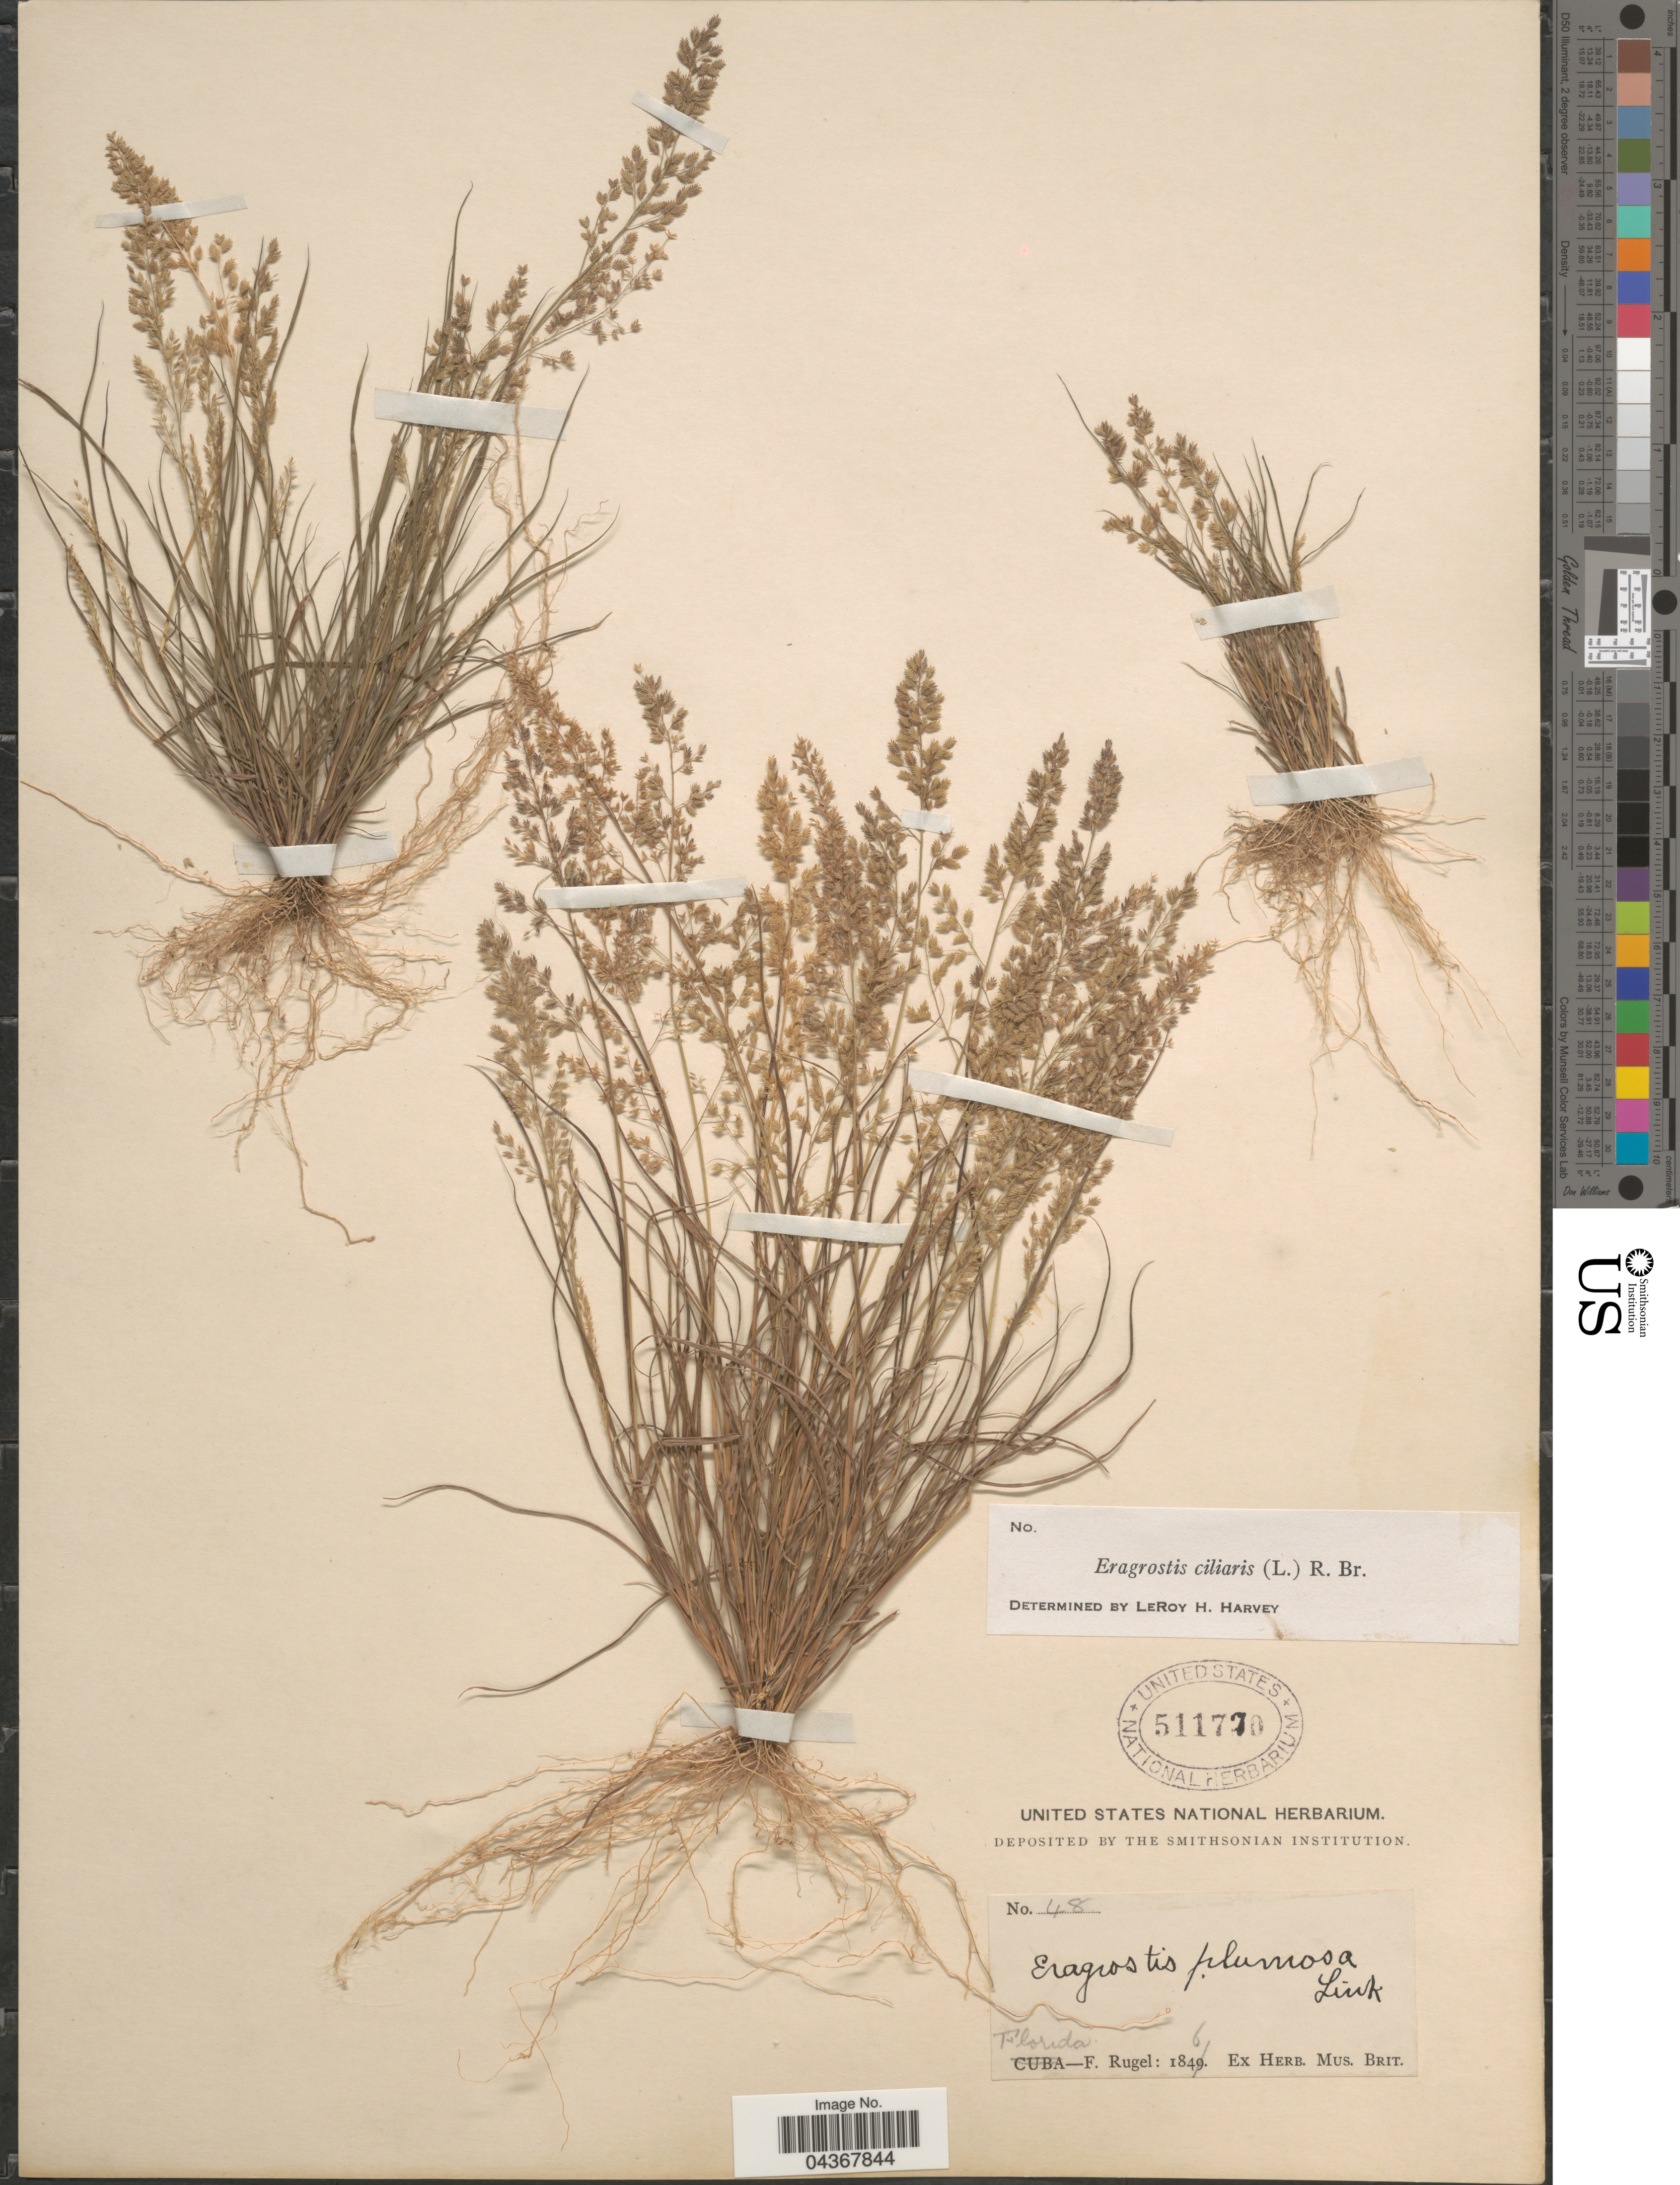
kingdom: Plantae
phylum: Tracheophyta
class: Liliopsida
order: Poales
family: Poaceae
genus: Eragrostis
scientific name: Eragrostis ciliaris var. laxa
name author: Kuntze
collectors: F. Rugel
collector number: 48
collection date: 1846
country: United States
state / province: Florida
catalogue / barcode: US 511770